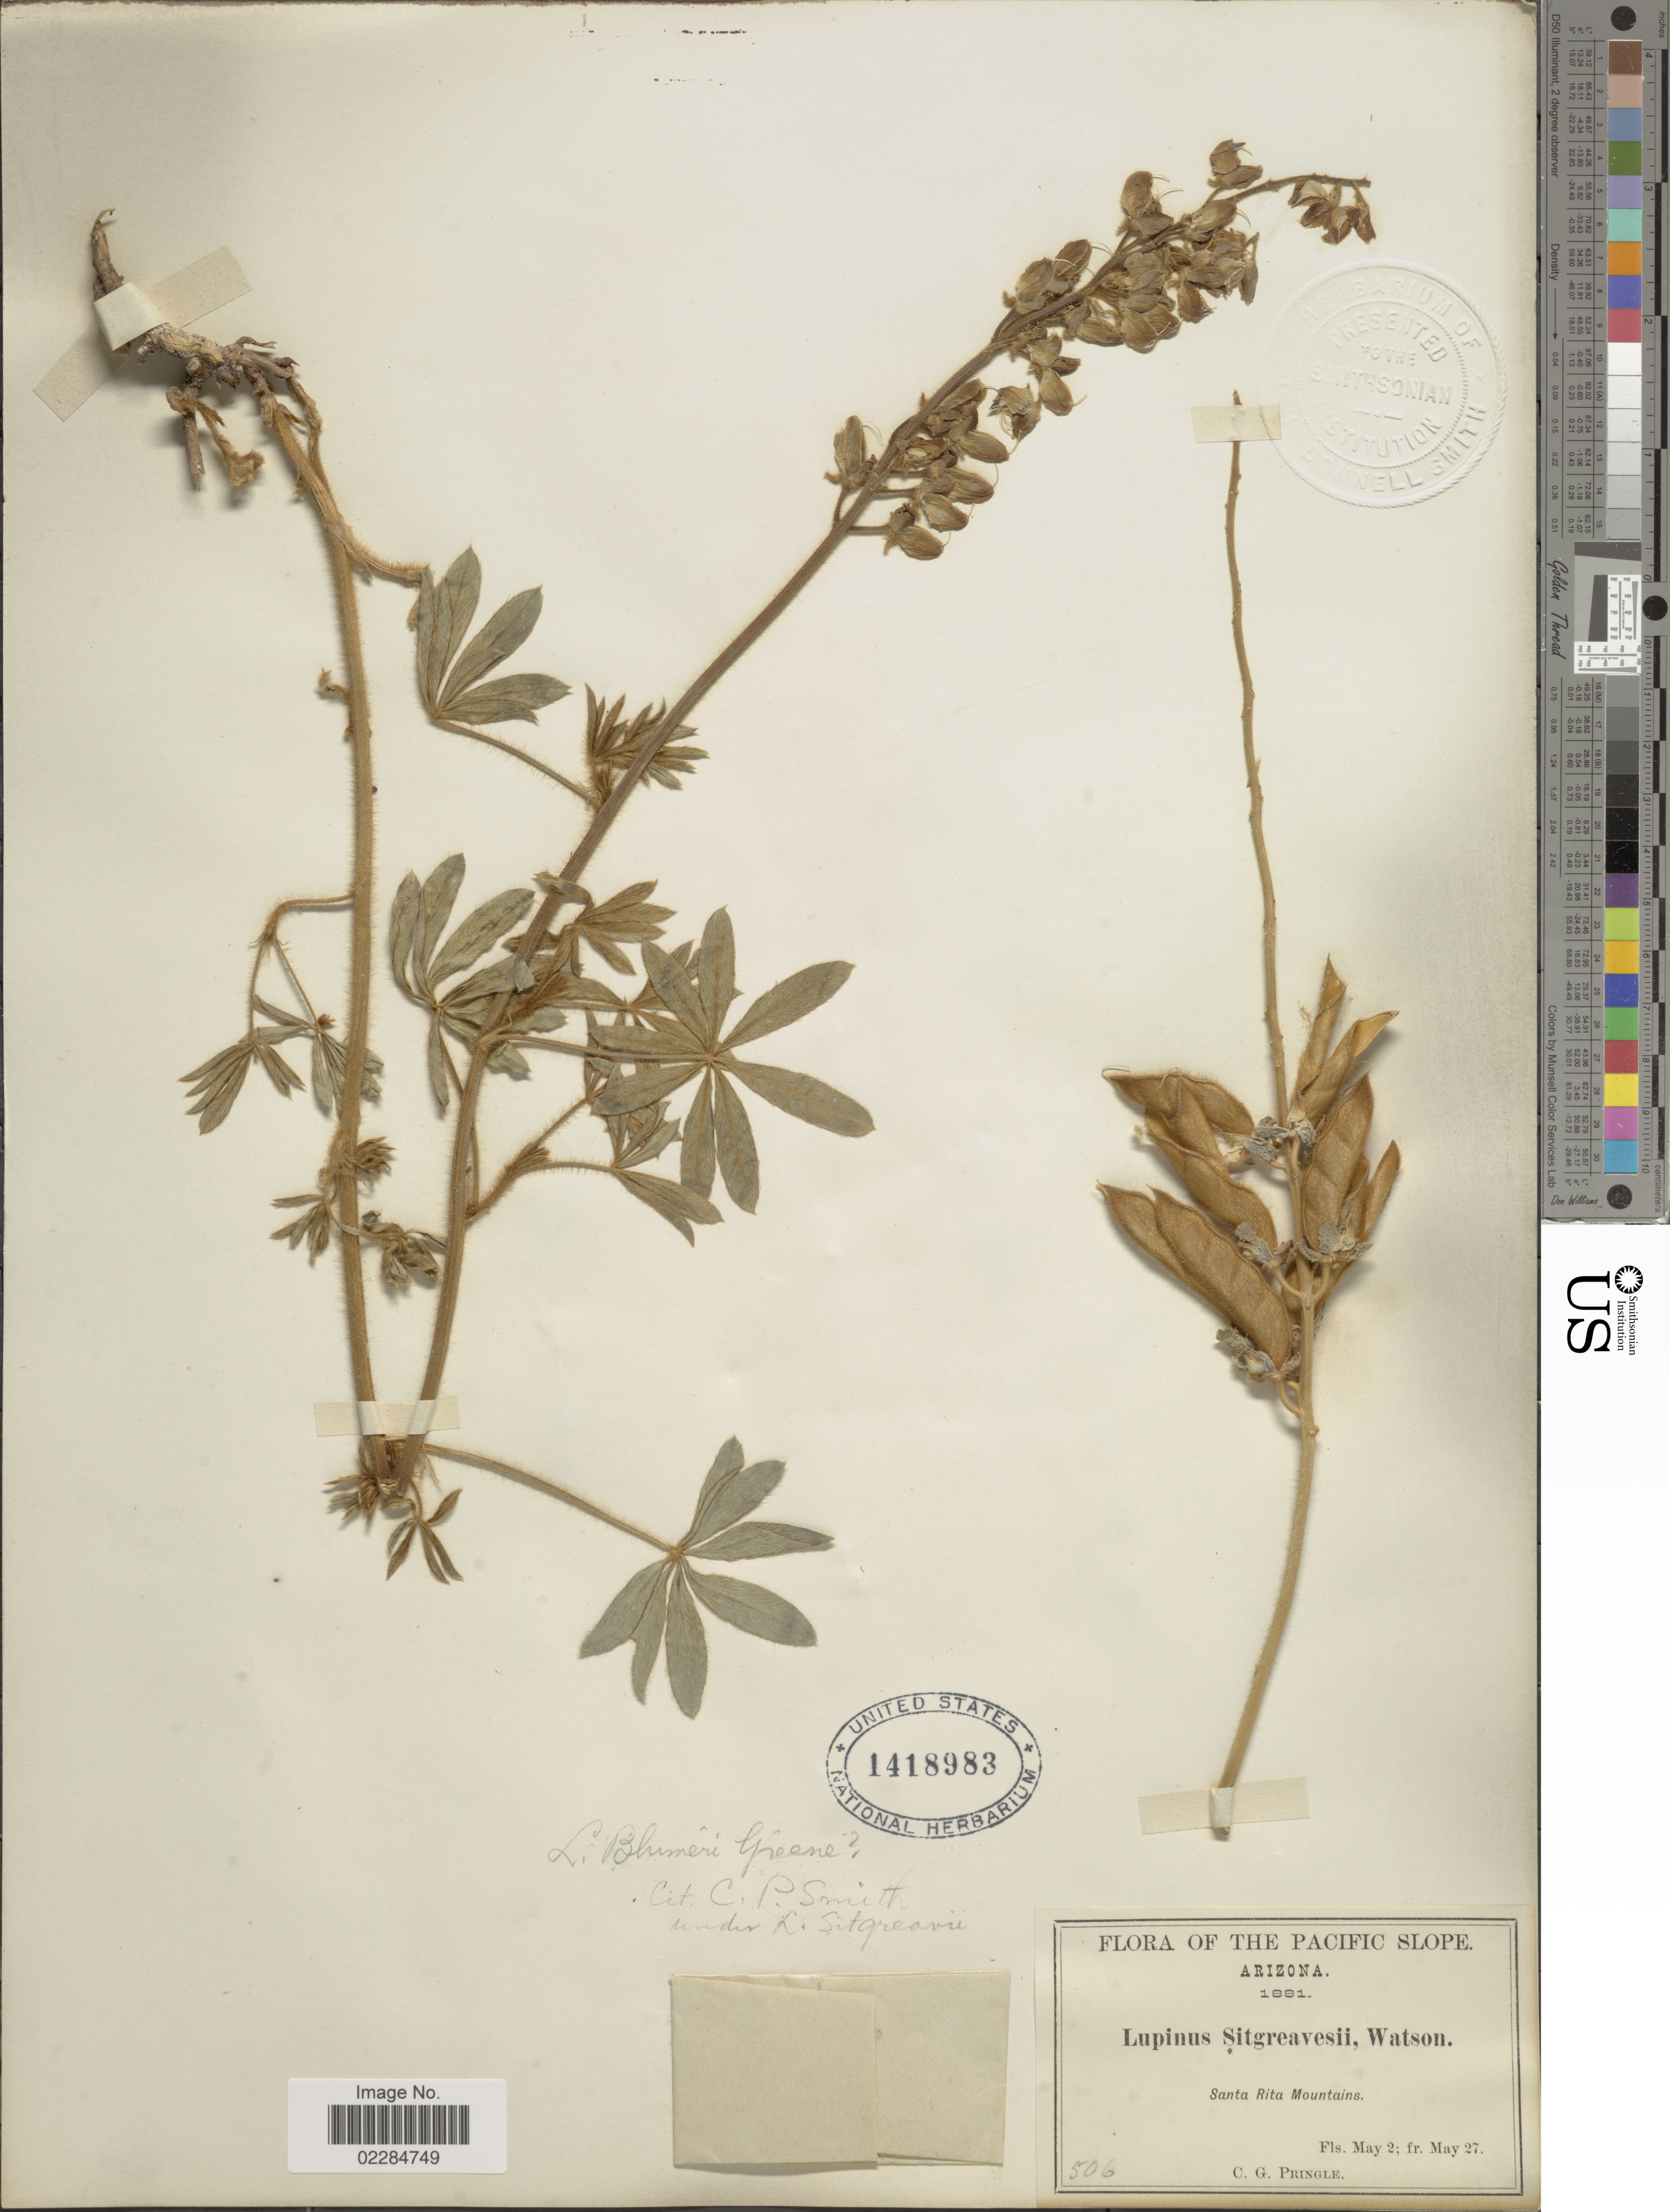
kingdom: Plantae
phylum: Tracheophyta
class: Magnoliopsida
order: Fabales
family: Fabaceae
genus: Lupinus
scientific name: Lupinus blumeri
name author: Greene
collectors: C. G. Pringle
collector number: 506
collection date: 1881-05-02/1881-05-27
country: United States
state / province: Arizona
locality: The Pacific Slope. Santa Rita Mountains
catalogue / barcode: US 1418983